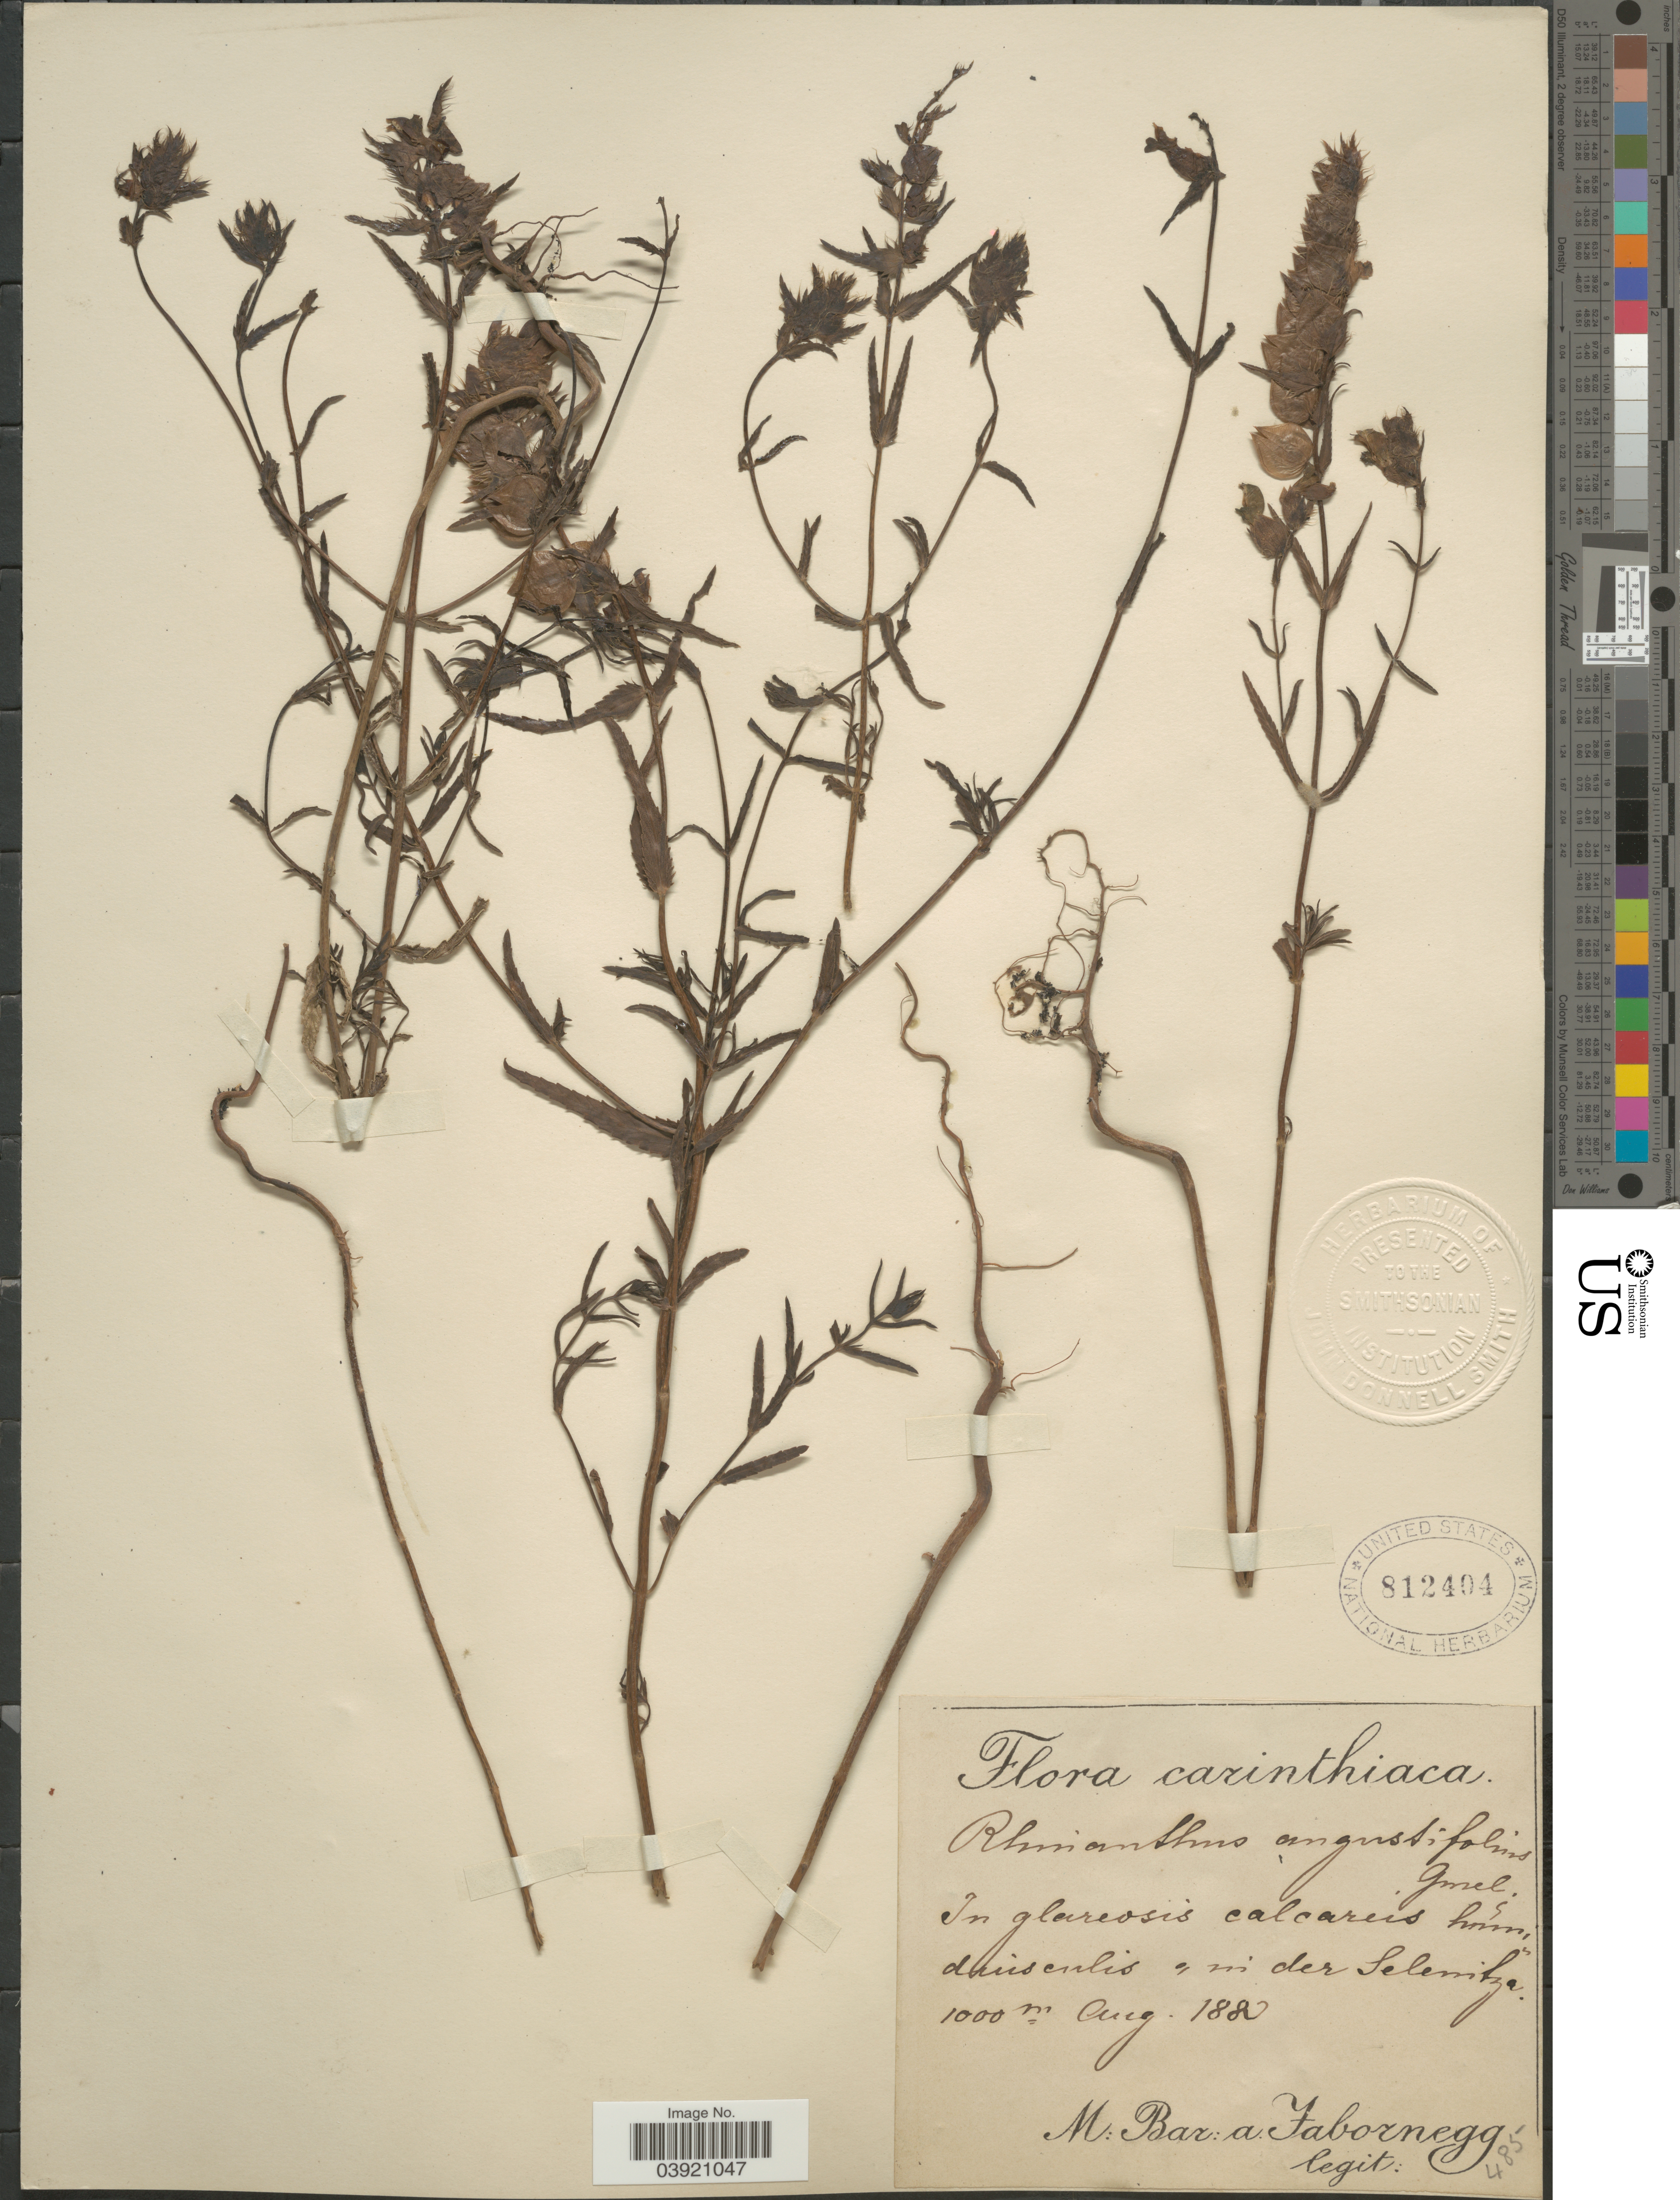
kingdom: Plantae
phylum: Tracheophyta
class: Magnoliopsida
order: Lamiales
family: Orobanchaceae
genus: Rhinanthus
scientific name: Rhinanthus angustifolius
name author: C.C. Gmel.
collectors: M. Fabornegg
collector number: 485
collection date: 1880-08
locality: Carinthiaca. In glareosis calcareis hunn [interpreted], dinsenlis, in der Selemitza.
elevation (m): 1000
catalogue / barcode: US 812404